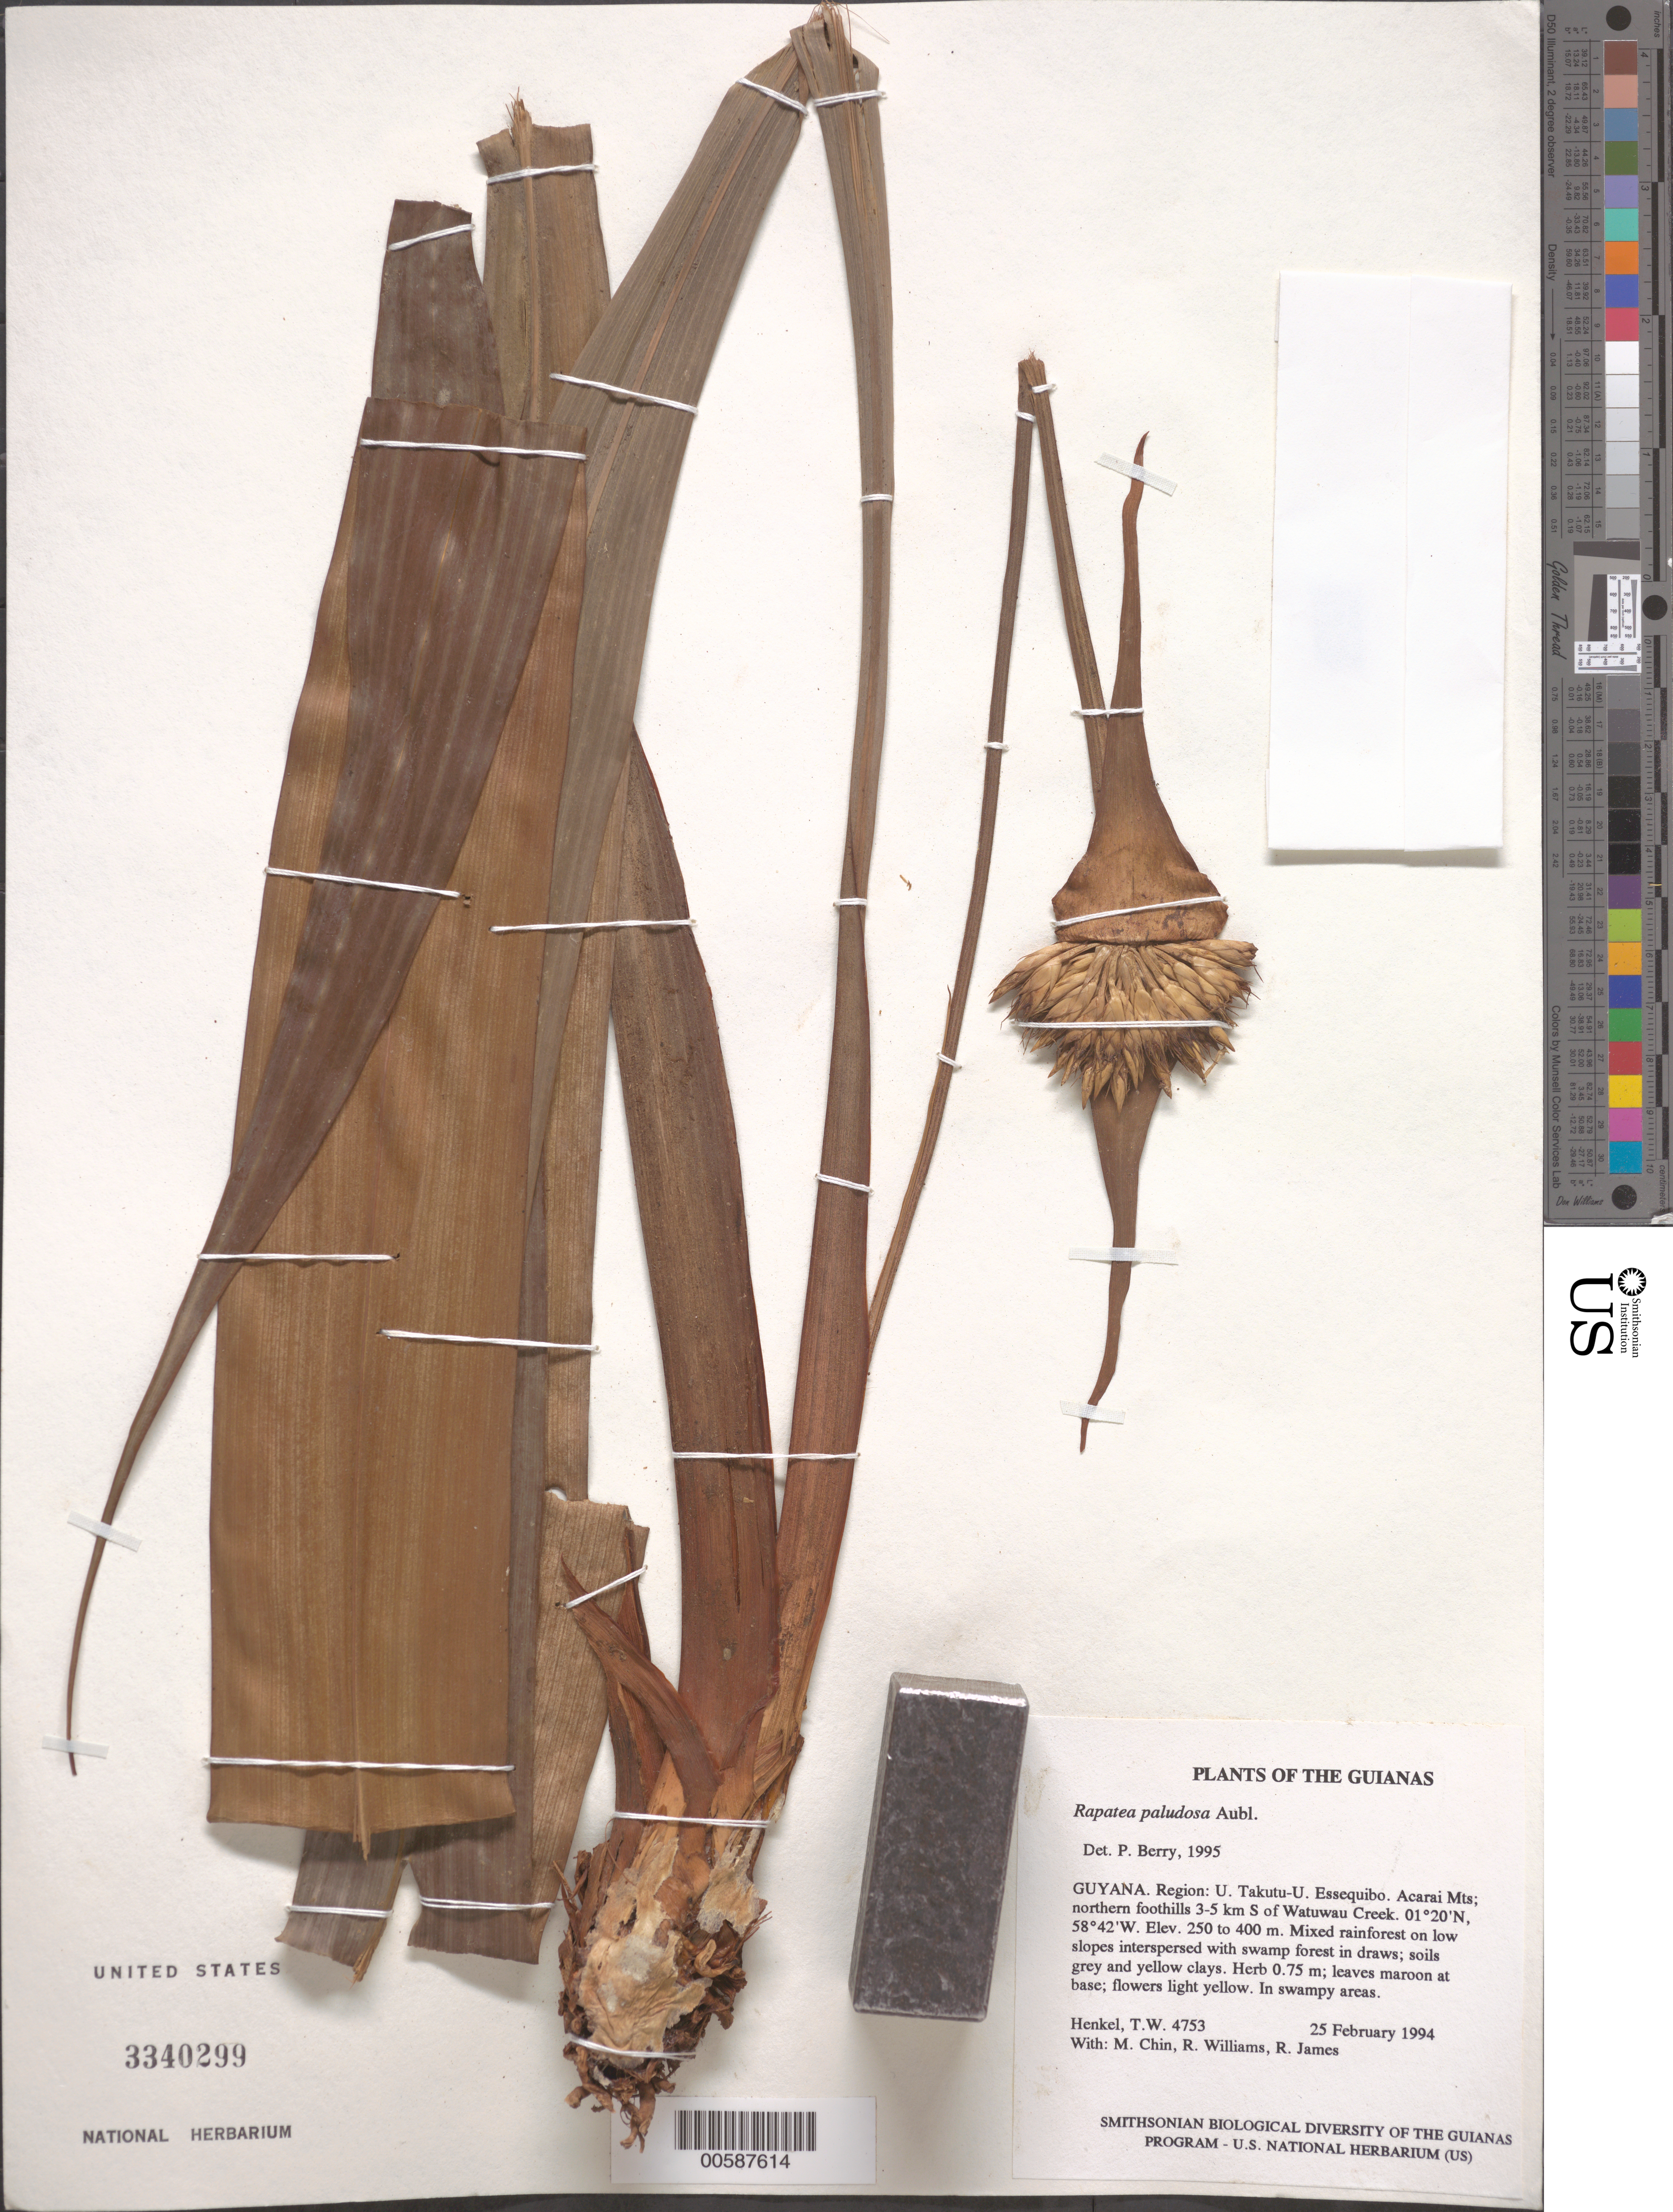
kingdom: Plantae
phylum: Tracheophyta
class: Liliopsida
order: Poales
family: Rapateaceae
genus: Rapatea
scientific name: Rapatea paludosa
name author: Aubl.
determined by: Berry, P. E., (WIS), University of Wisconsin - Madison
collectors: T. Henkel, M. Chin, R. Williams & R. James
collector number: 4753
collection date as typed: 25 February 1994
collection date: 1994-02-25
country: Guyana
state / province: U. Takutu-U. Essequibo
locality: Acarai Mts; northern foothills 3-5 km S of Watuwau Creek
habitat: Mixed rainforest on low slopes interspersed with swamp forest in draws; soils grey and yellow clays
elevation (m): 250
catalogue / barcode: US 3340299